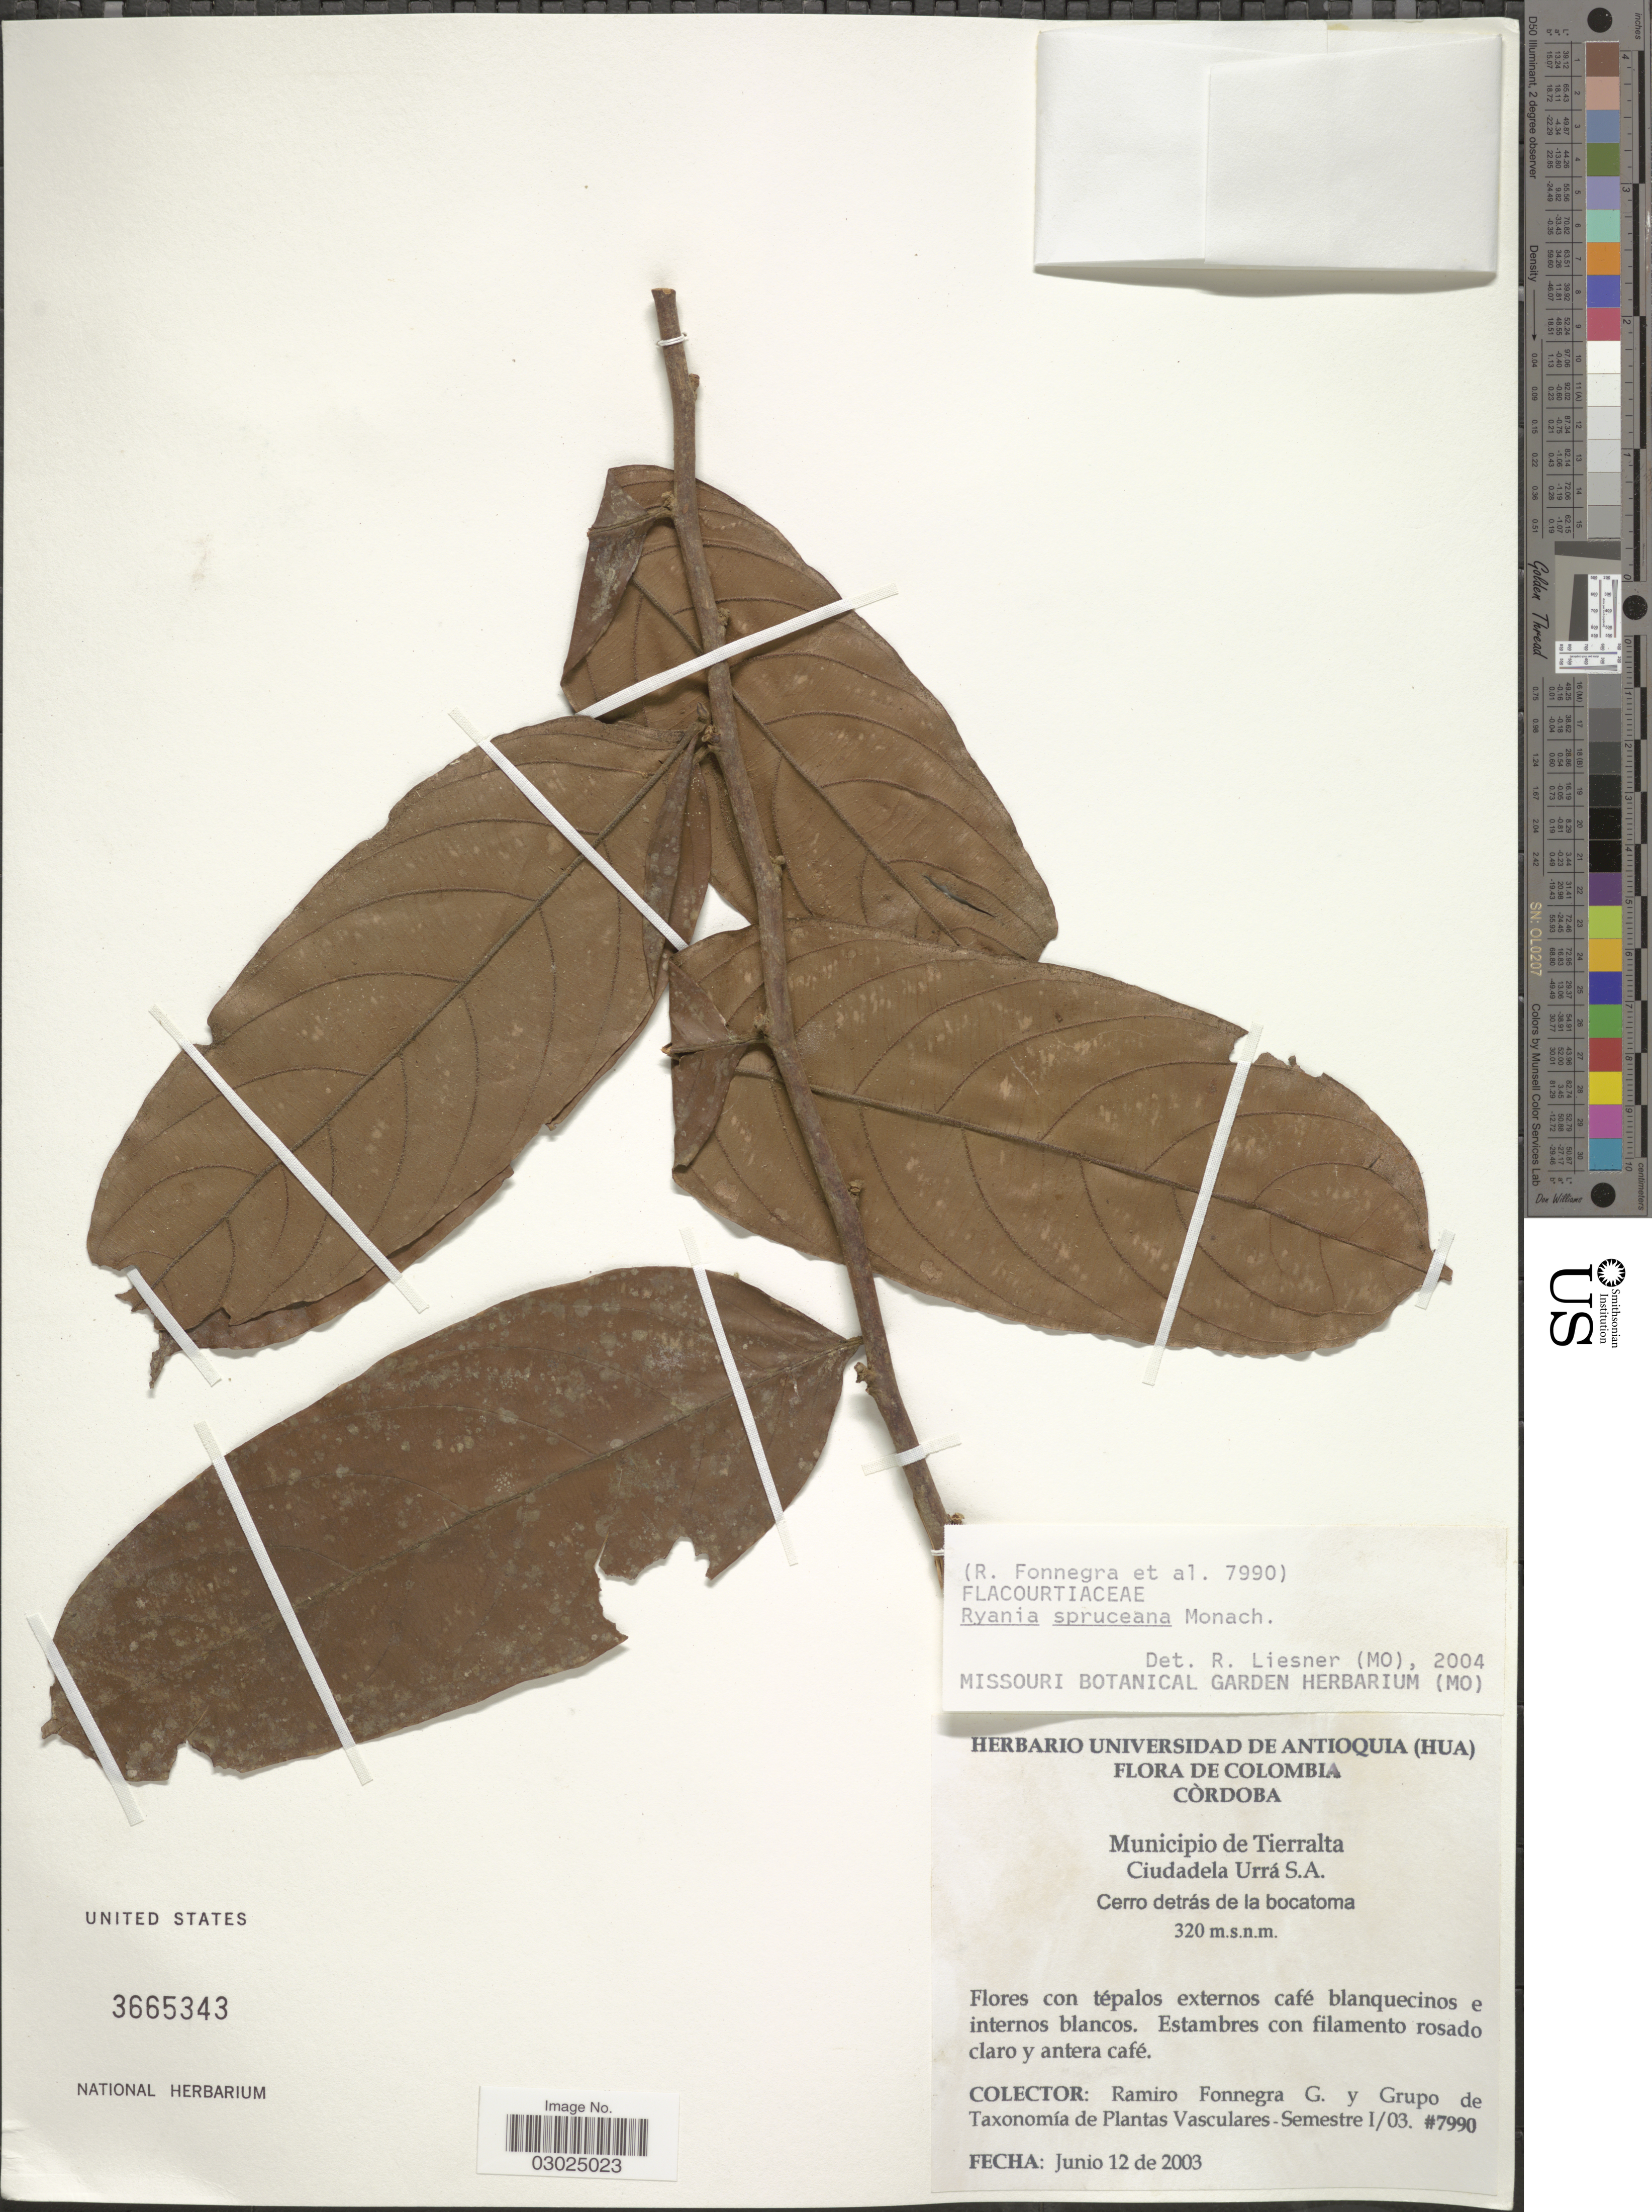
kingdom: Plantae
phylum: Tracheophyta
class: Magnoliopsida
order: Malpighiales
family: Salicaceae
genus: Ryania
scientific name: Ryania spruceana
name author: Monach.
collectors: R. Fonnegra G. & Grupo de Taxonomía de Plantas Vasculares-Semestre I/03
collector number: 7990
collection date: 2003-06-12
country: Colombia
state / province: Córdoba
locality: Municipio de Tierralta. Ciudadela Urrá S.A. Cerro detrás de la bocatoma.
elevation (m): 320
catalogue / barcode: US 3665343